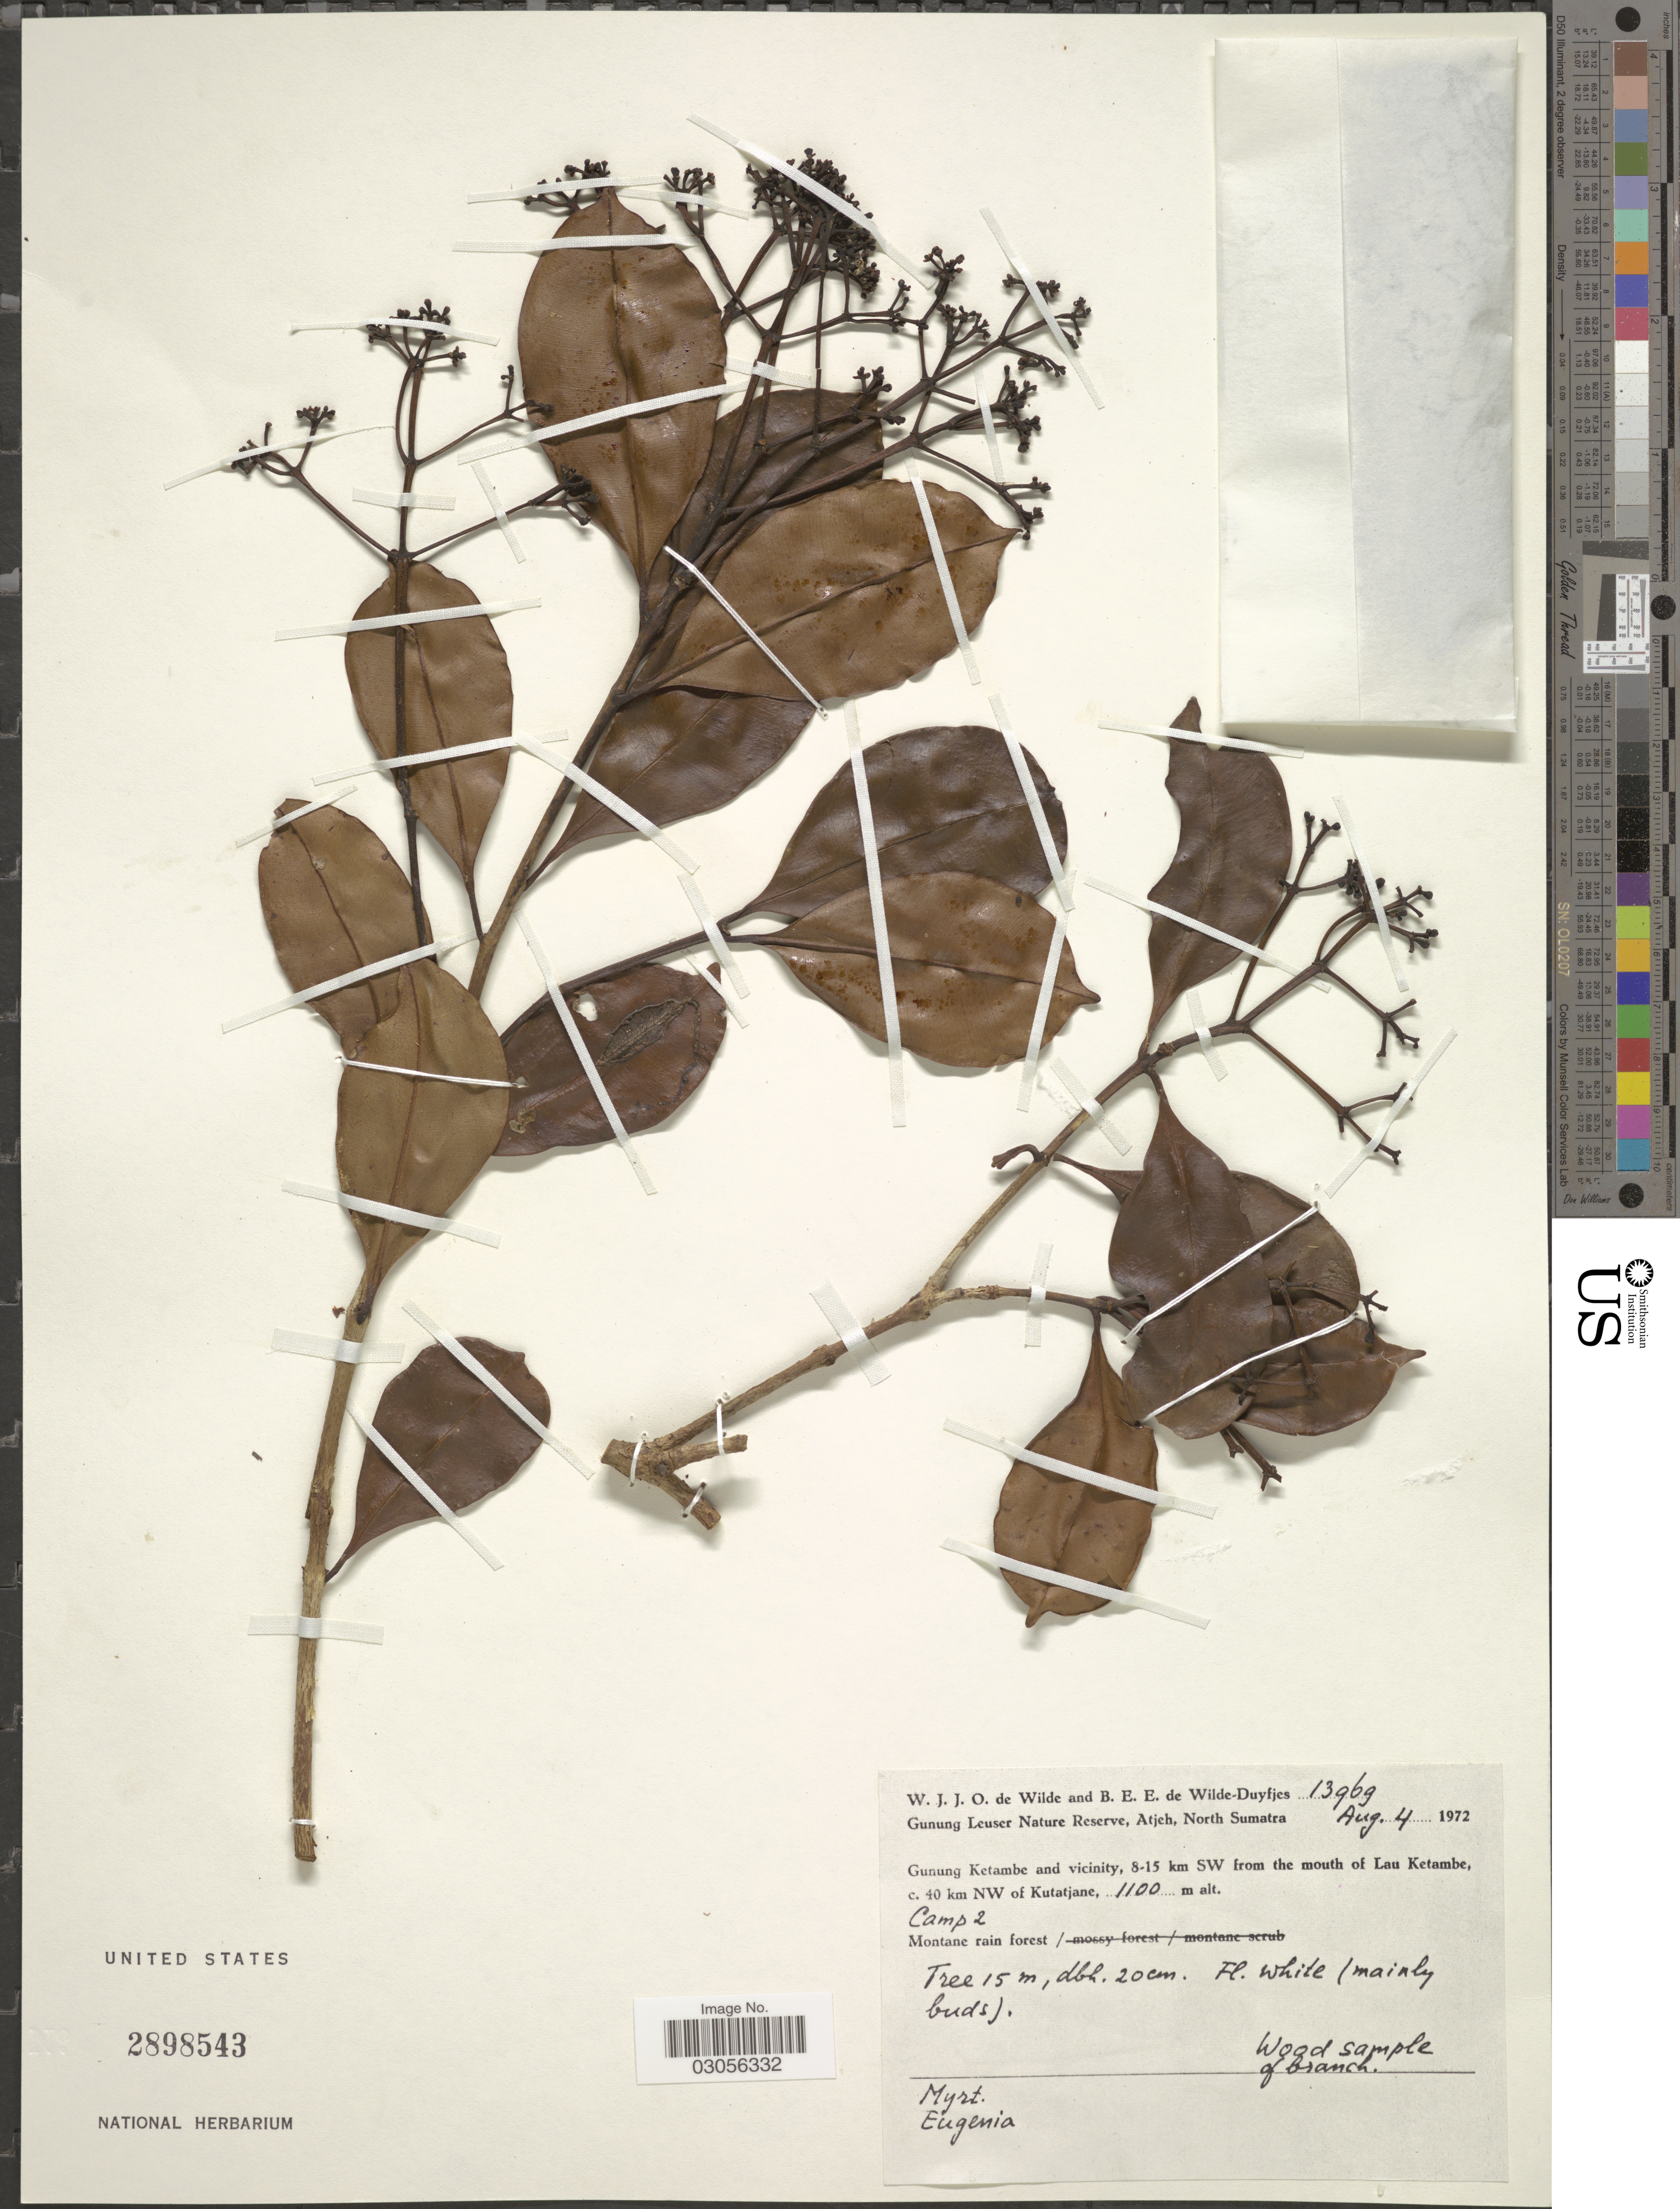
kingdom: Plantae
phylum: Tracheophyta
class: Magnoliopsida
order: Myrtales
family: Myrtaceae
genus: Syzygium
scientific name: Syzygium sp.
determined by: Strong, M. T., (US), Smithsonian Institution - National Museum of Natural History (UNITED STATES)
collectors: W. J. de Wilde & B. E. de Wilde-Duyfjes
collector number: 13969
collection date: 1972-08-04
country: Indonesia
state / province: Sumatra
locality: Gunung Leuser Nature Reserve, Atjeh, North Sumatra. Gunung Ketambe and vicinity, 8-15 km SW from the mouth of Lau Ketambe, c. 40 km NW of Kutatjane. Camp 2.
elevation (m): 1100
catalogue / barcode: US 2898543